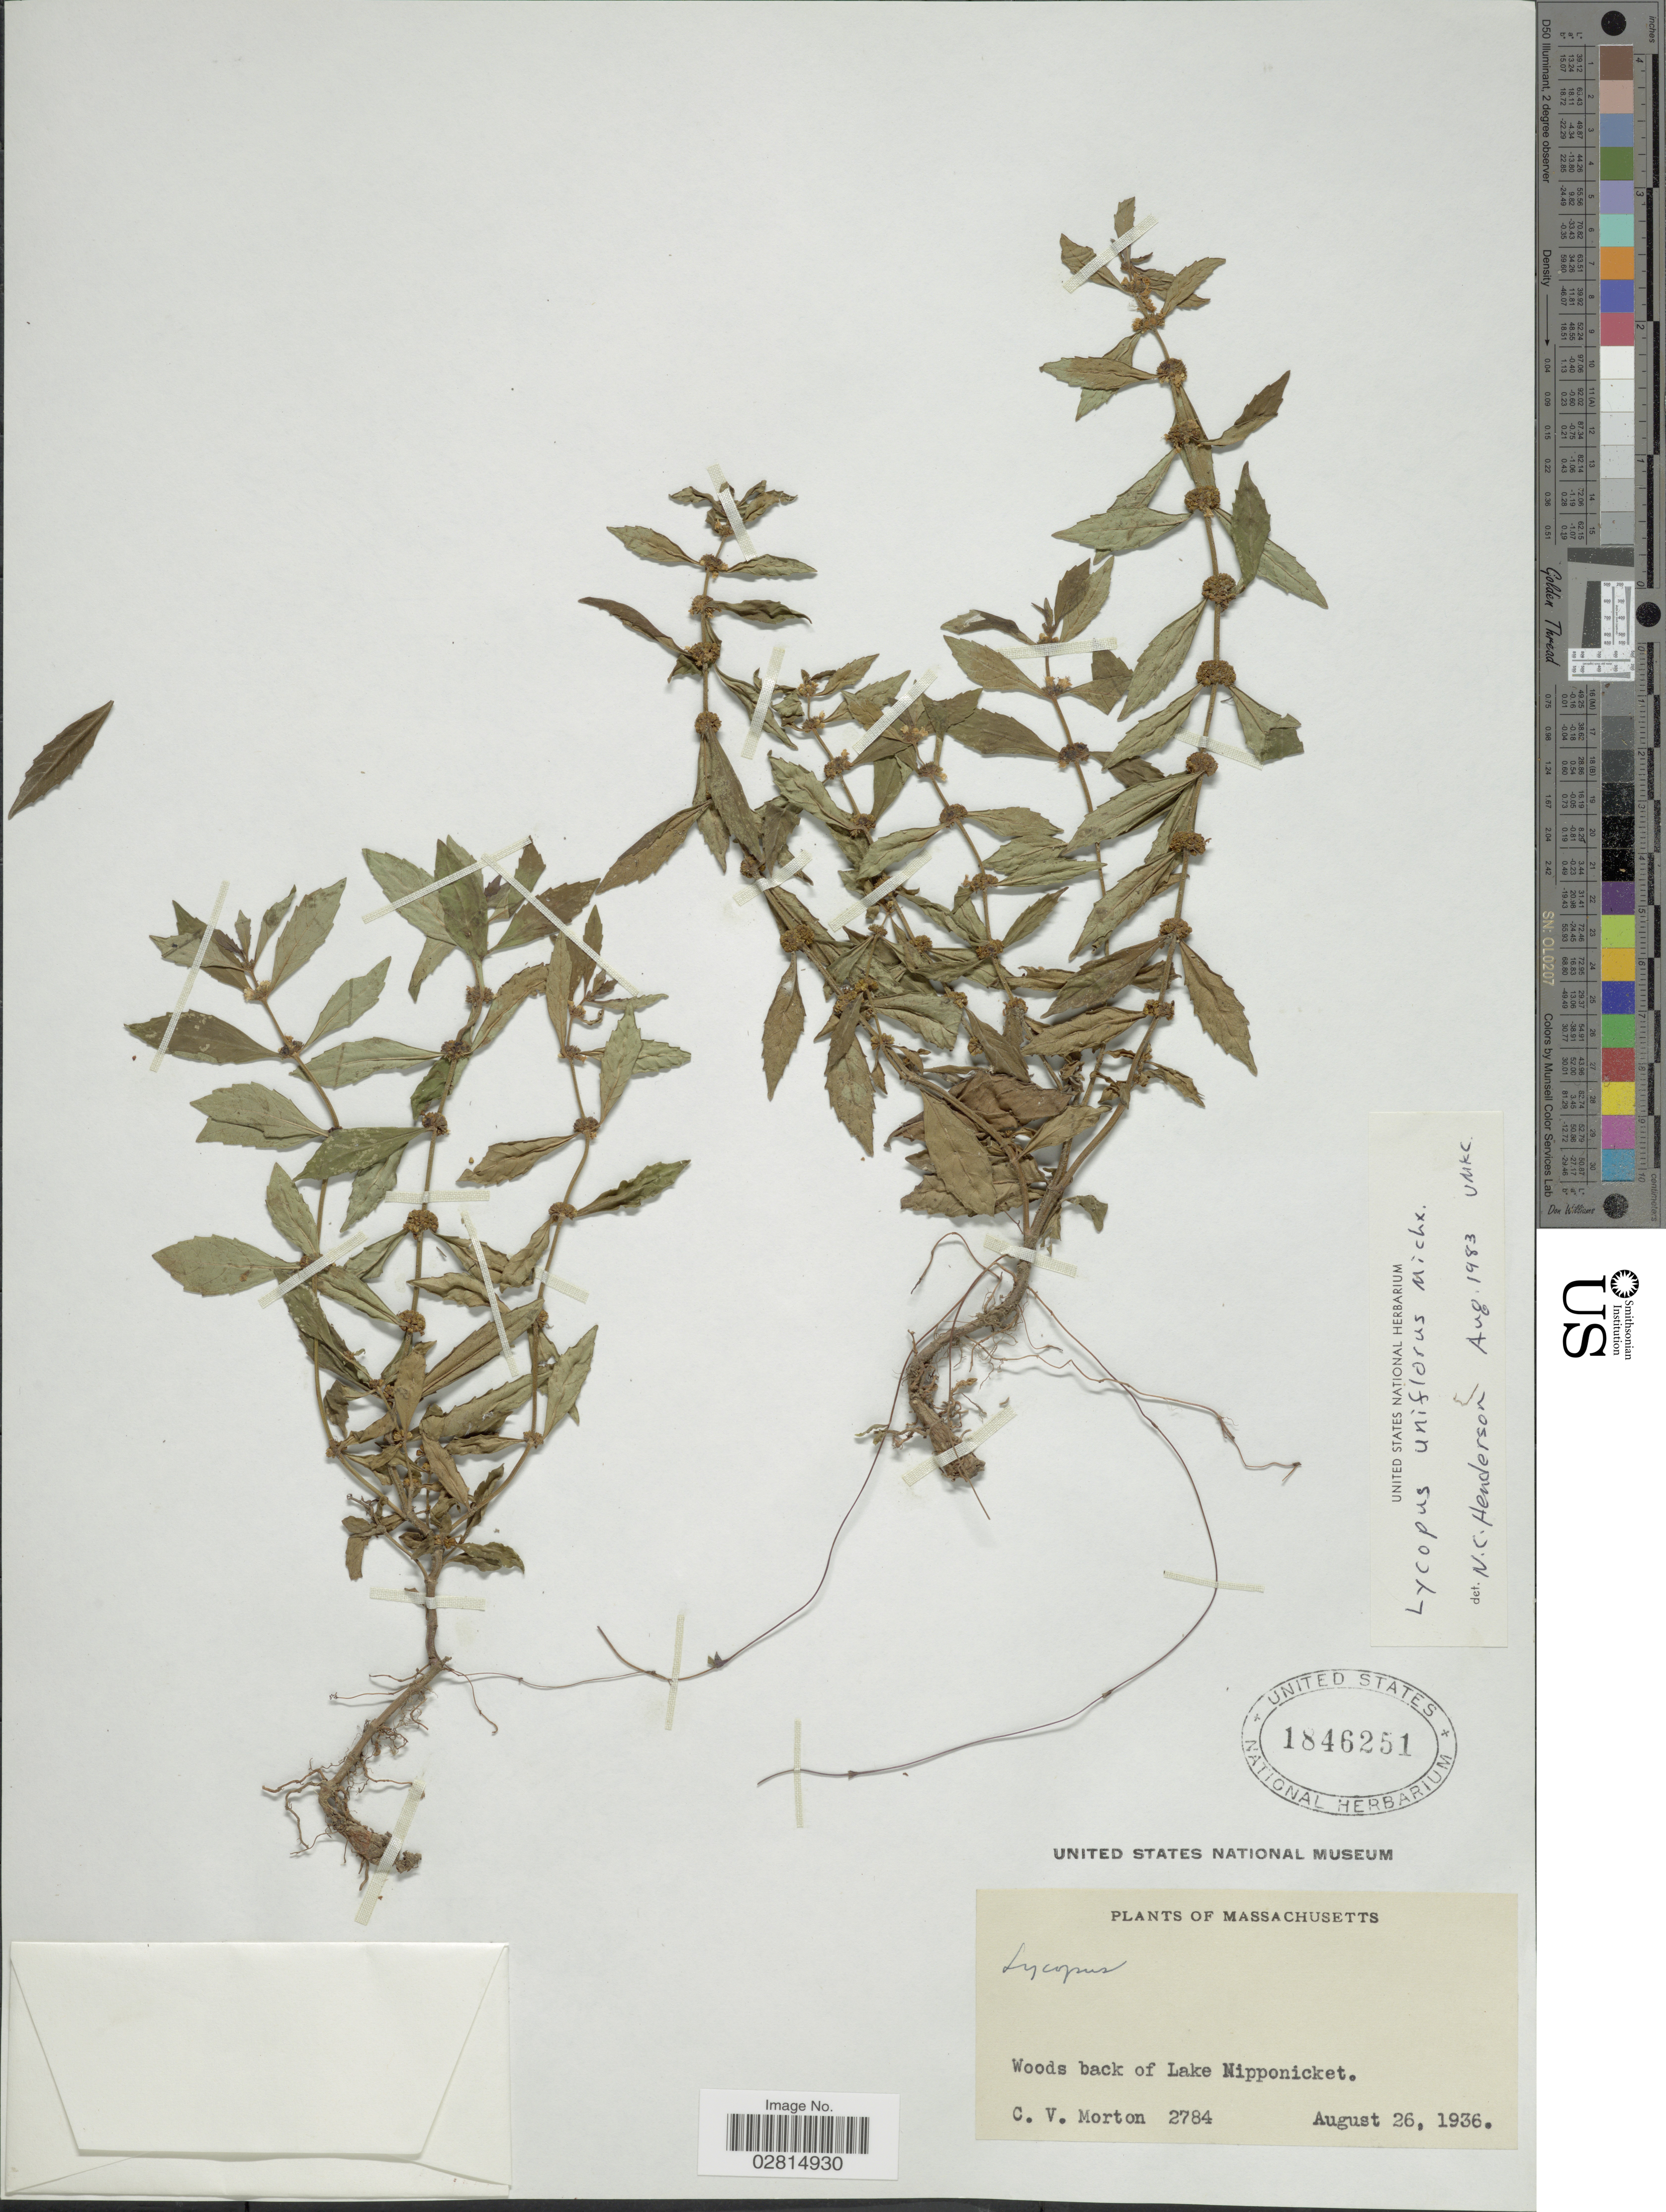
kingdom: Plantae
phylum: Tracheophyta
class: Magnoliopsida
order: Lamiales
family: Lamiaceae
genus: Lycopus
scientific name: Lycopus uniflorus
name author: Michx.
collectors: C. V. Morton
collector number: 2784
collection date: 1936-08-26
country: United States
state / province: Massachusetts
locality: Woods back of Lake Nipponicket.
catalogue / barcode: US 1846251